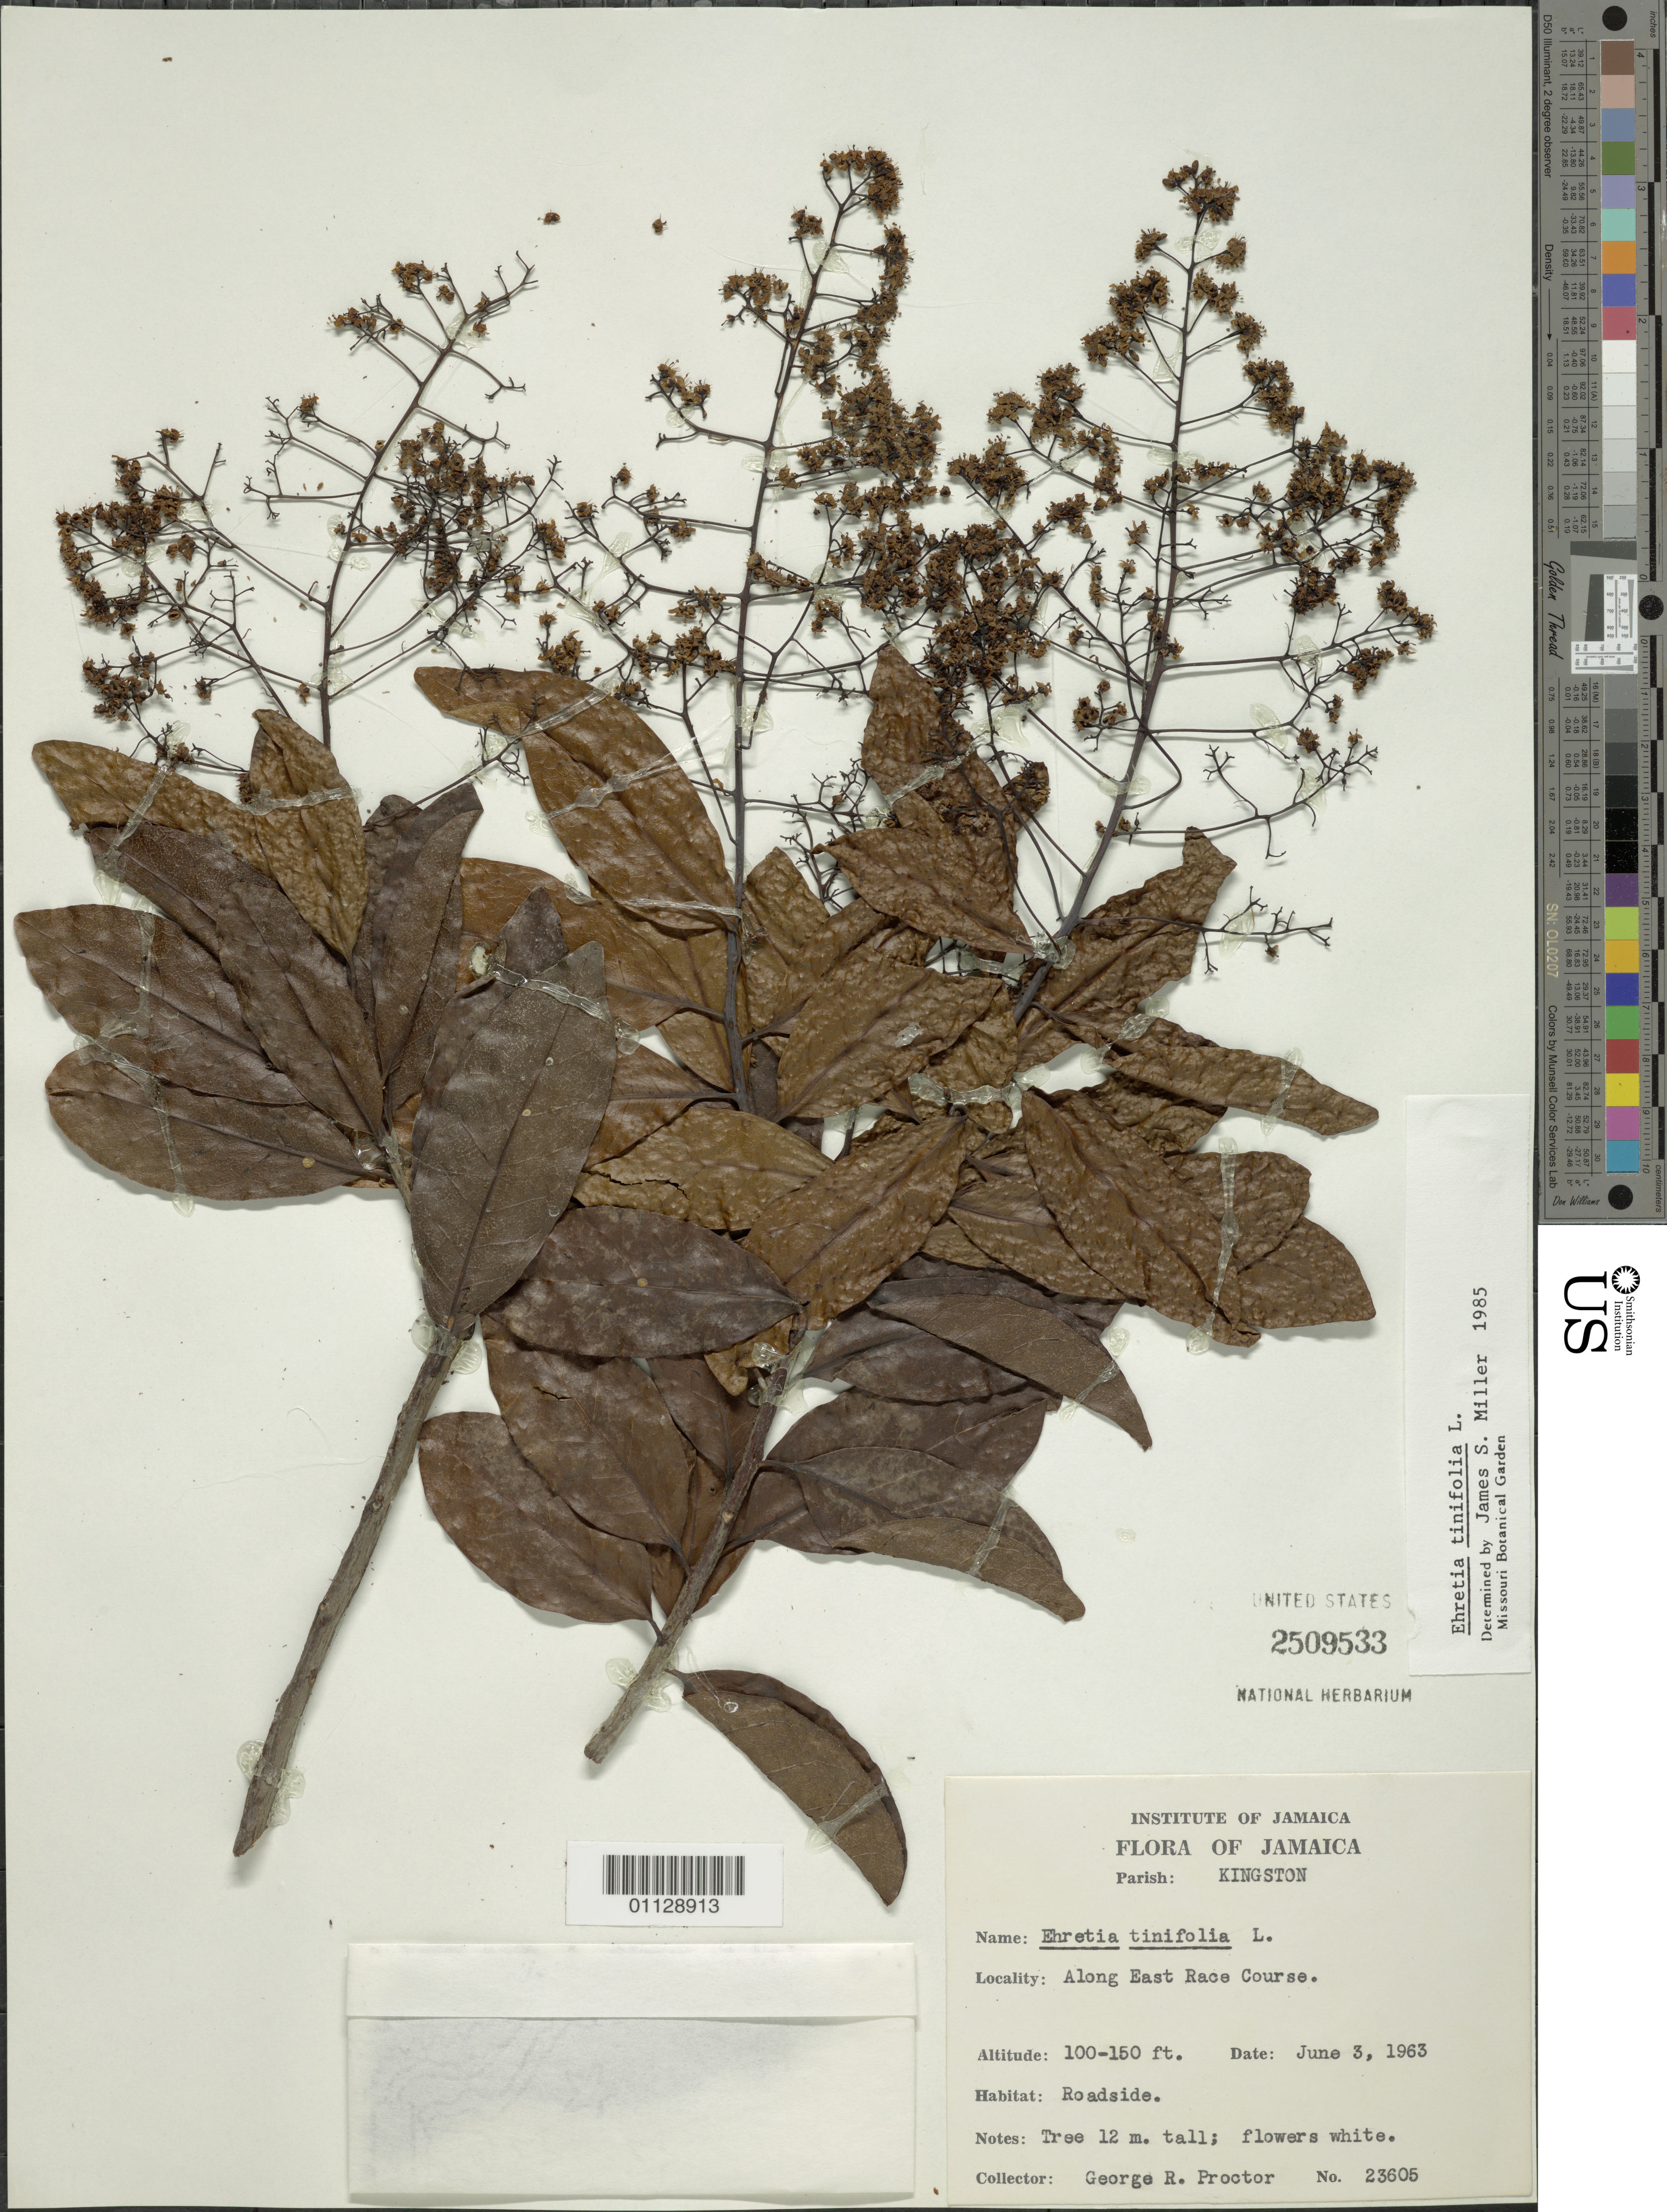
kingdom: Plantae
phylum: Tracheophyta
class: Magnoliopsida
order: Boraginales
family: Ehretiaceae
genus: Ehretia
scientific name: Ehretia tinifolia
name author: L.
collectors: G. R. Proctor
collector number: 23606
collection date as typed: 03 Jun 1963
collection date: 1963-06-03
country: Jamaica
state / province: Kingston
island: Jamaica I.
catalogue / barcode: US 2509533